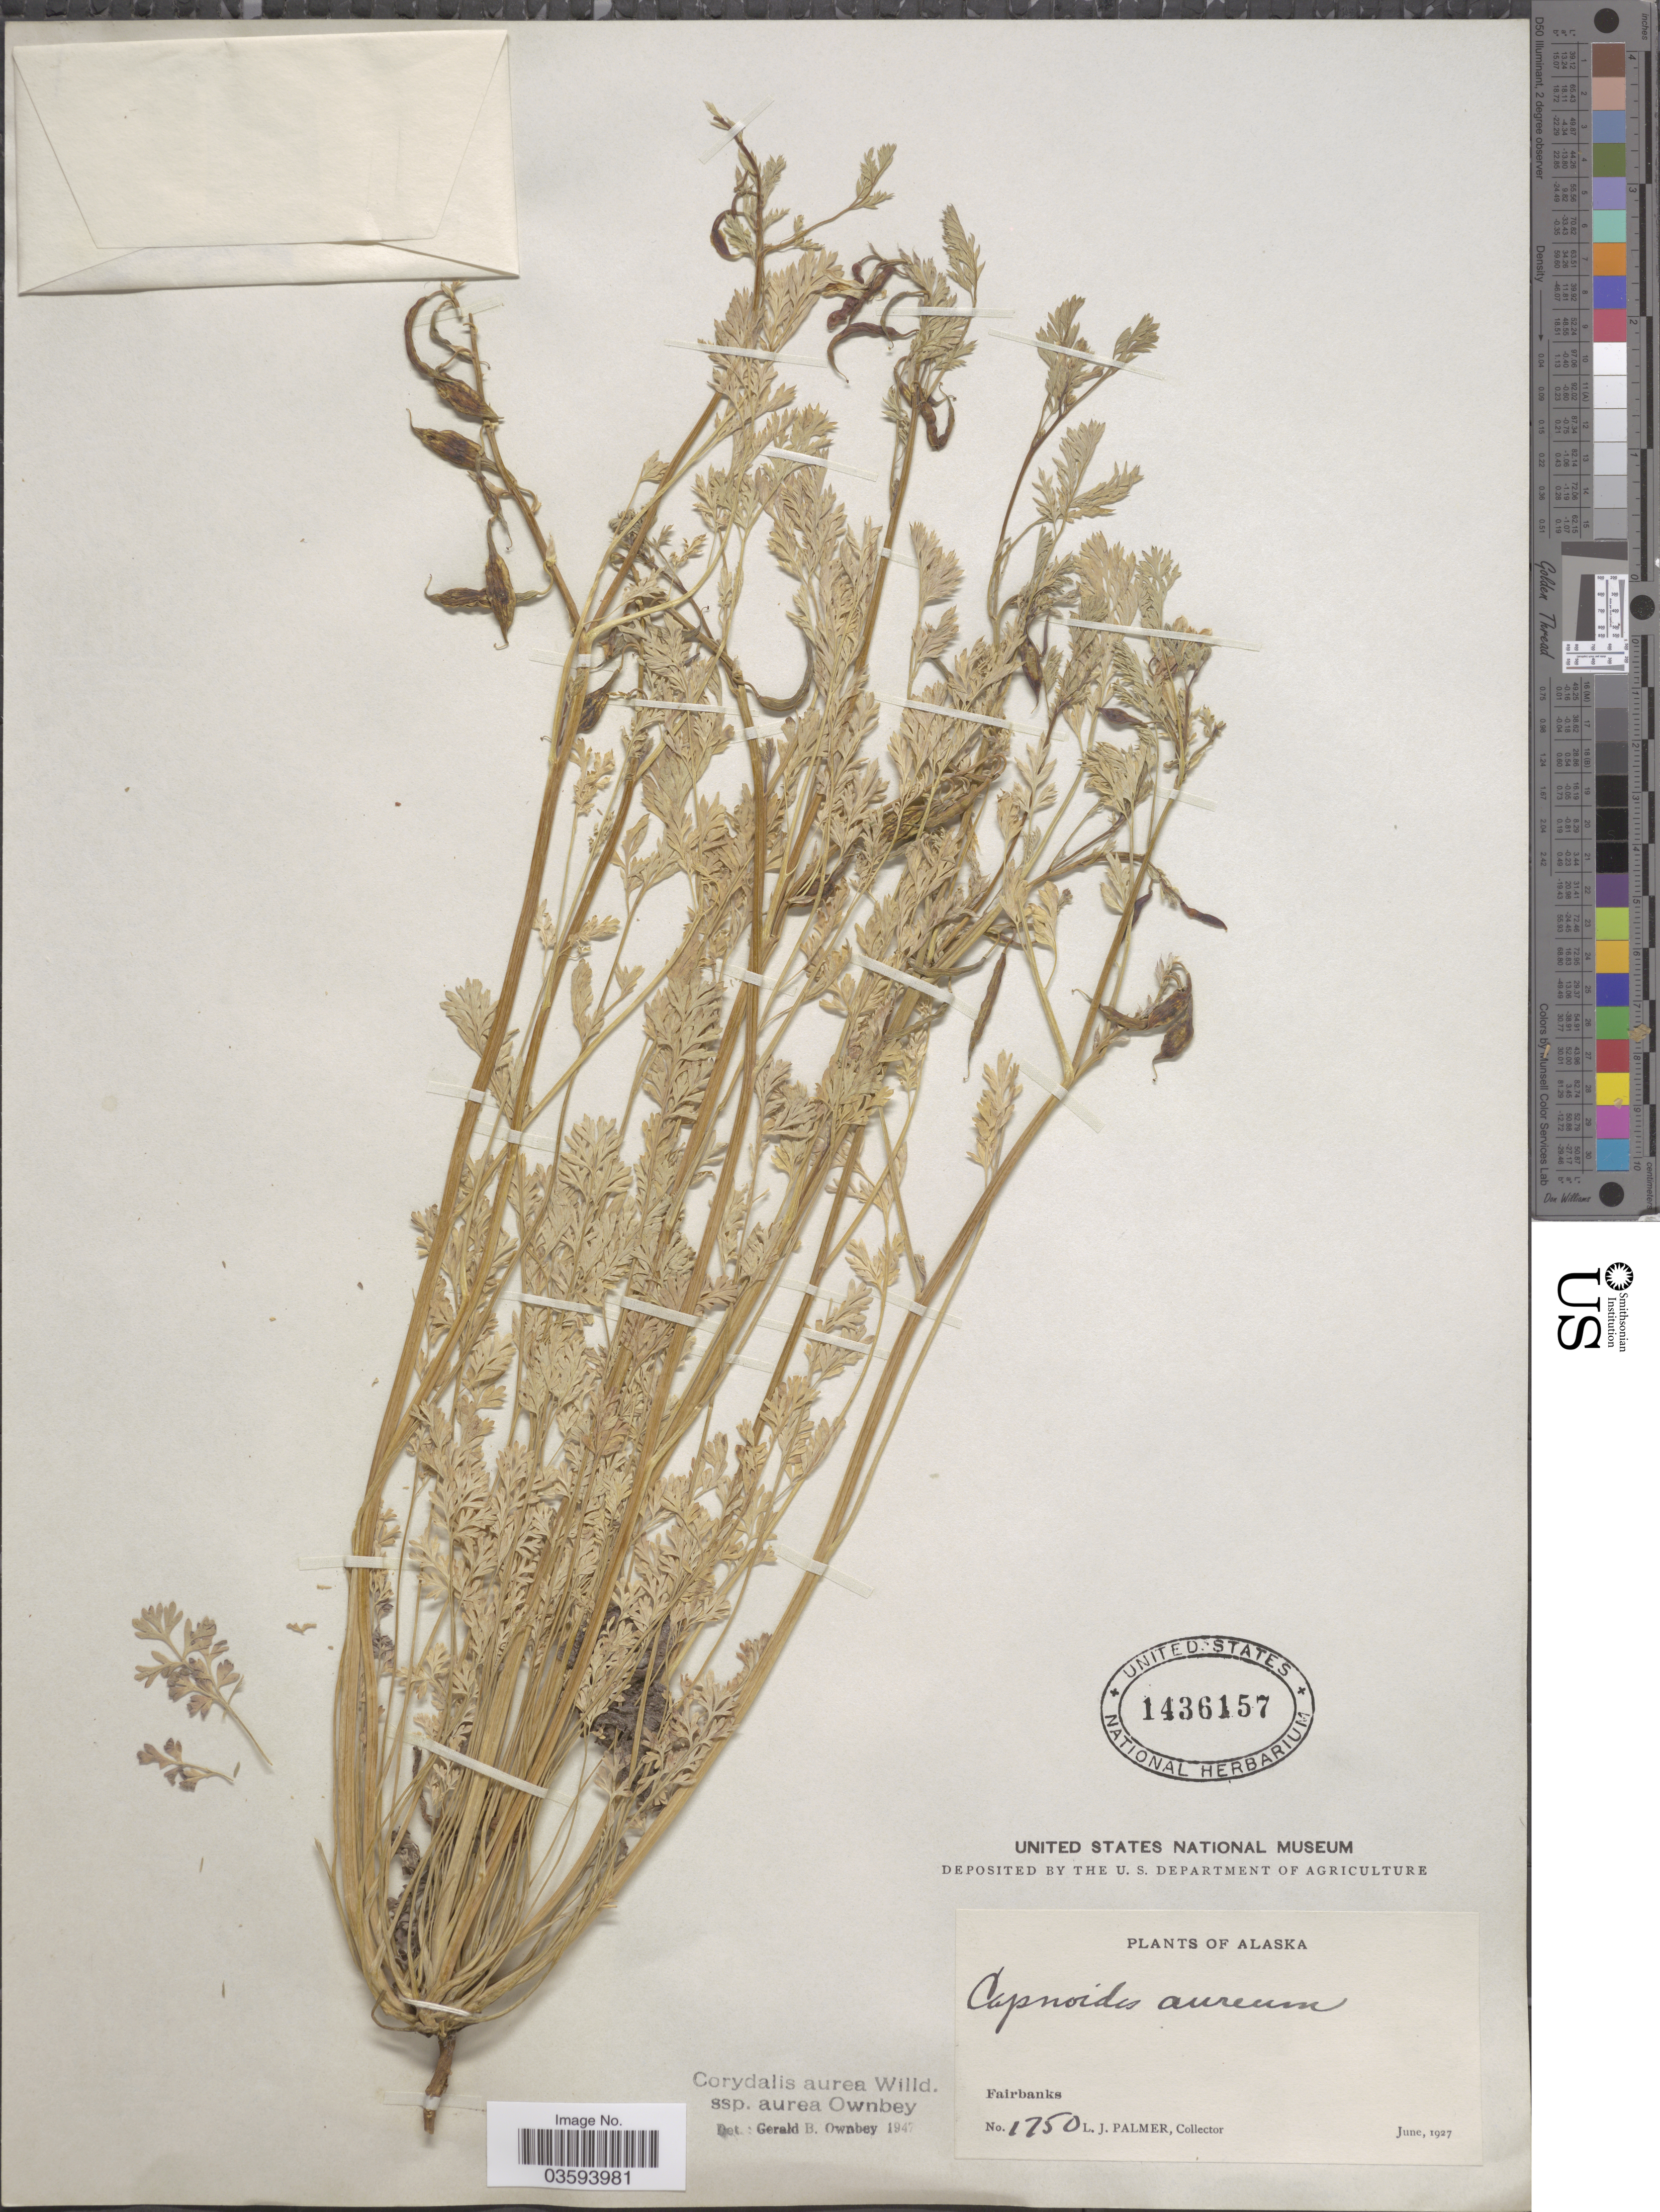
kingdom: Plantae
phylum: Tracheophyta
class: Magnoliopsida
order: Ranunculales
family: Papaveraceae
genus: Corydalis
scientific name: Corydalis aurea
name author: Willd.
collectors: L. J. Palmer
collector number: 1750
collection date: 1927-06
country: United States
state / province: Alaska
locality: Fairbanks.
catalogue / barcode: US 1436157